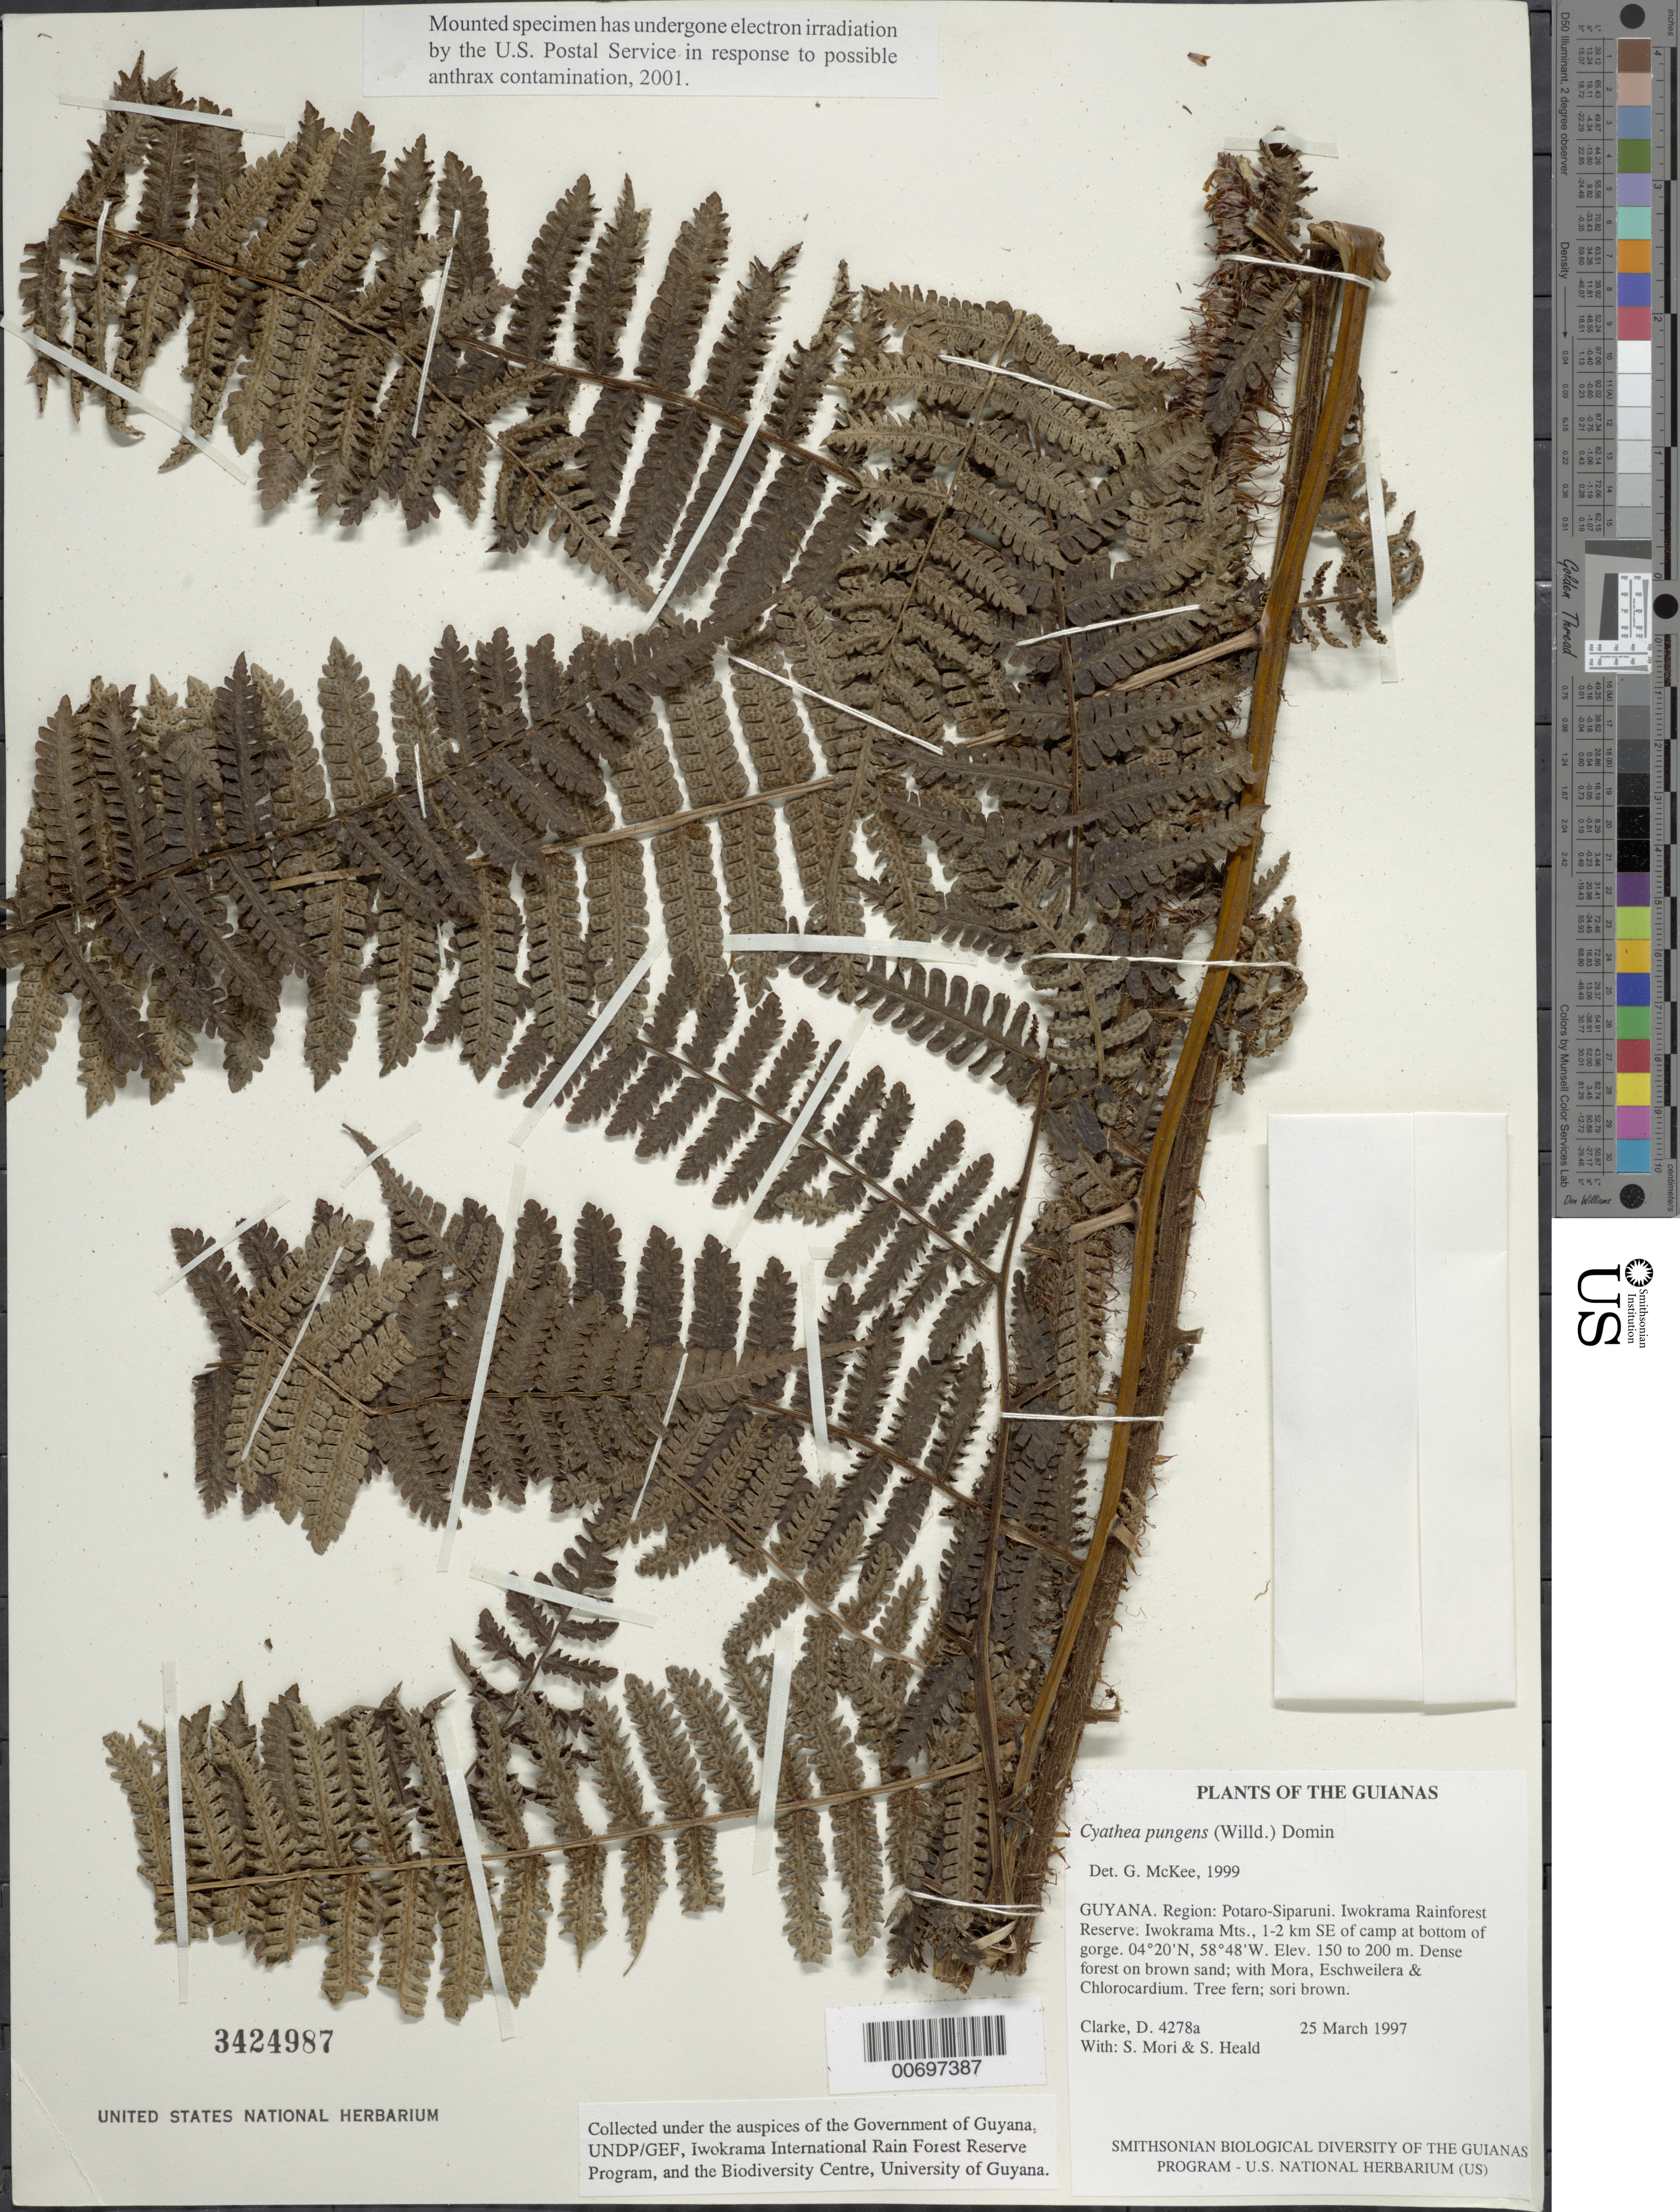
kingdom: Plantae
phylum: Tracheophyta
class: Polypodiopsida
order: Cyatheales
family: Cyatheaceae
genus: Cyathea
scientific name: Cyathea pungens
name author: (Willd.) Domin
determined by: McKee, G. S., (US), NMNH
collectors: H. D. Clarke, S. Mori & S. Heald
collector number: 4278 a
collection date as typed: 25 March 1997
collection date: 1997-03-25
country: Guyana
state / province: Potaro-Siparuni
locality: Iwokrama Rainforest Reserve. Iwokrama Mts., 1-2 km SE of camp at bottom of gorge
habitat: Dense forest on brown sand; with Mora, Eschweilera & Chlorocardium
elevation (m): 150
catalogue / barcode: US 3424987